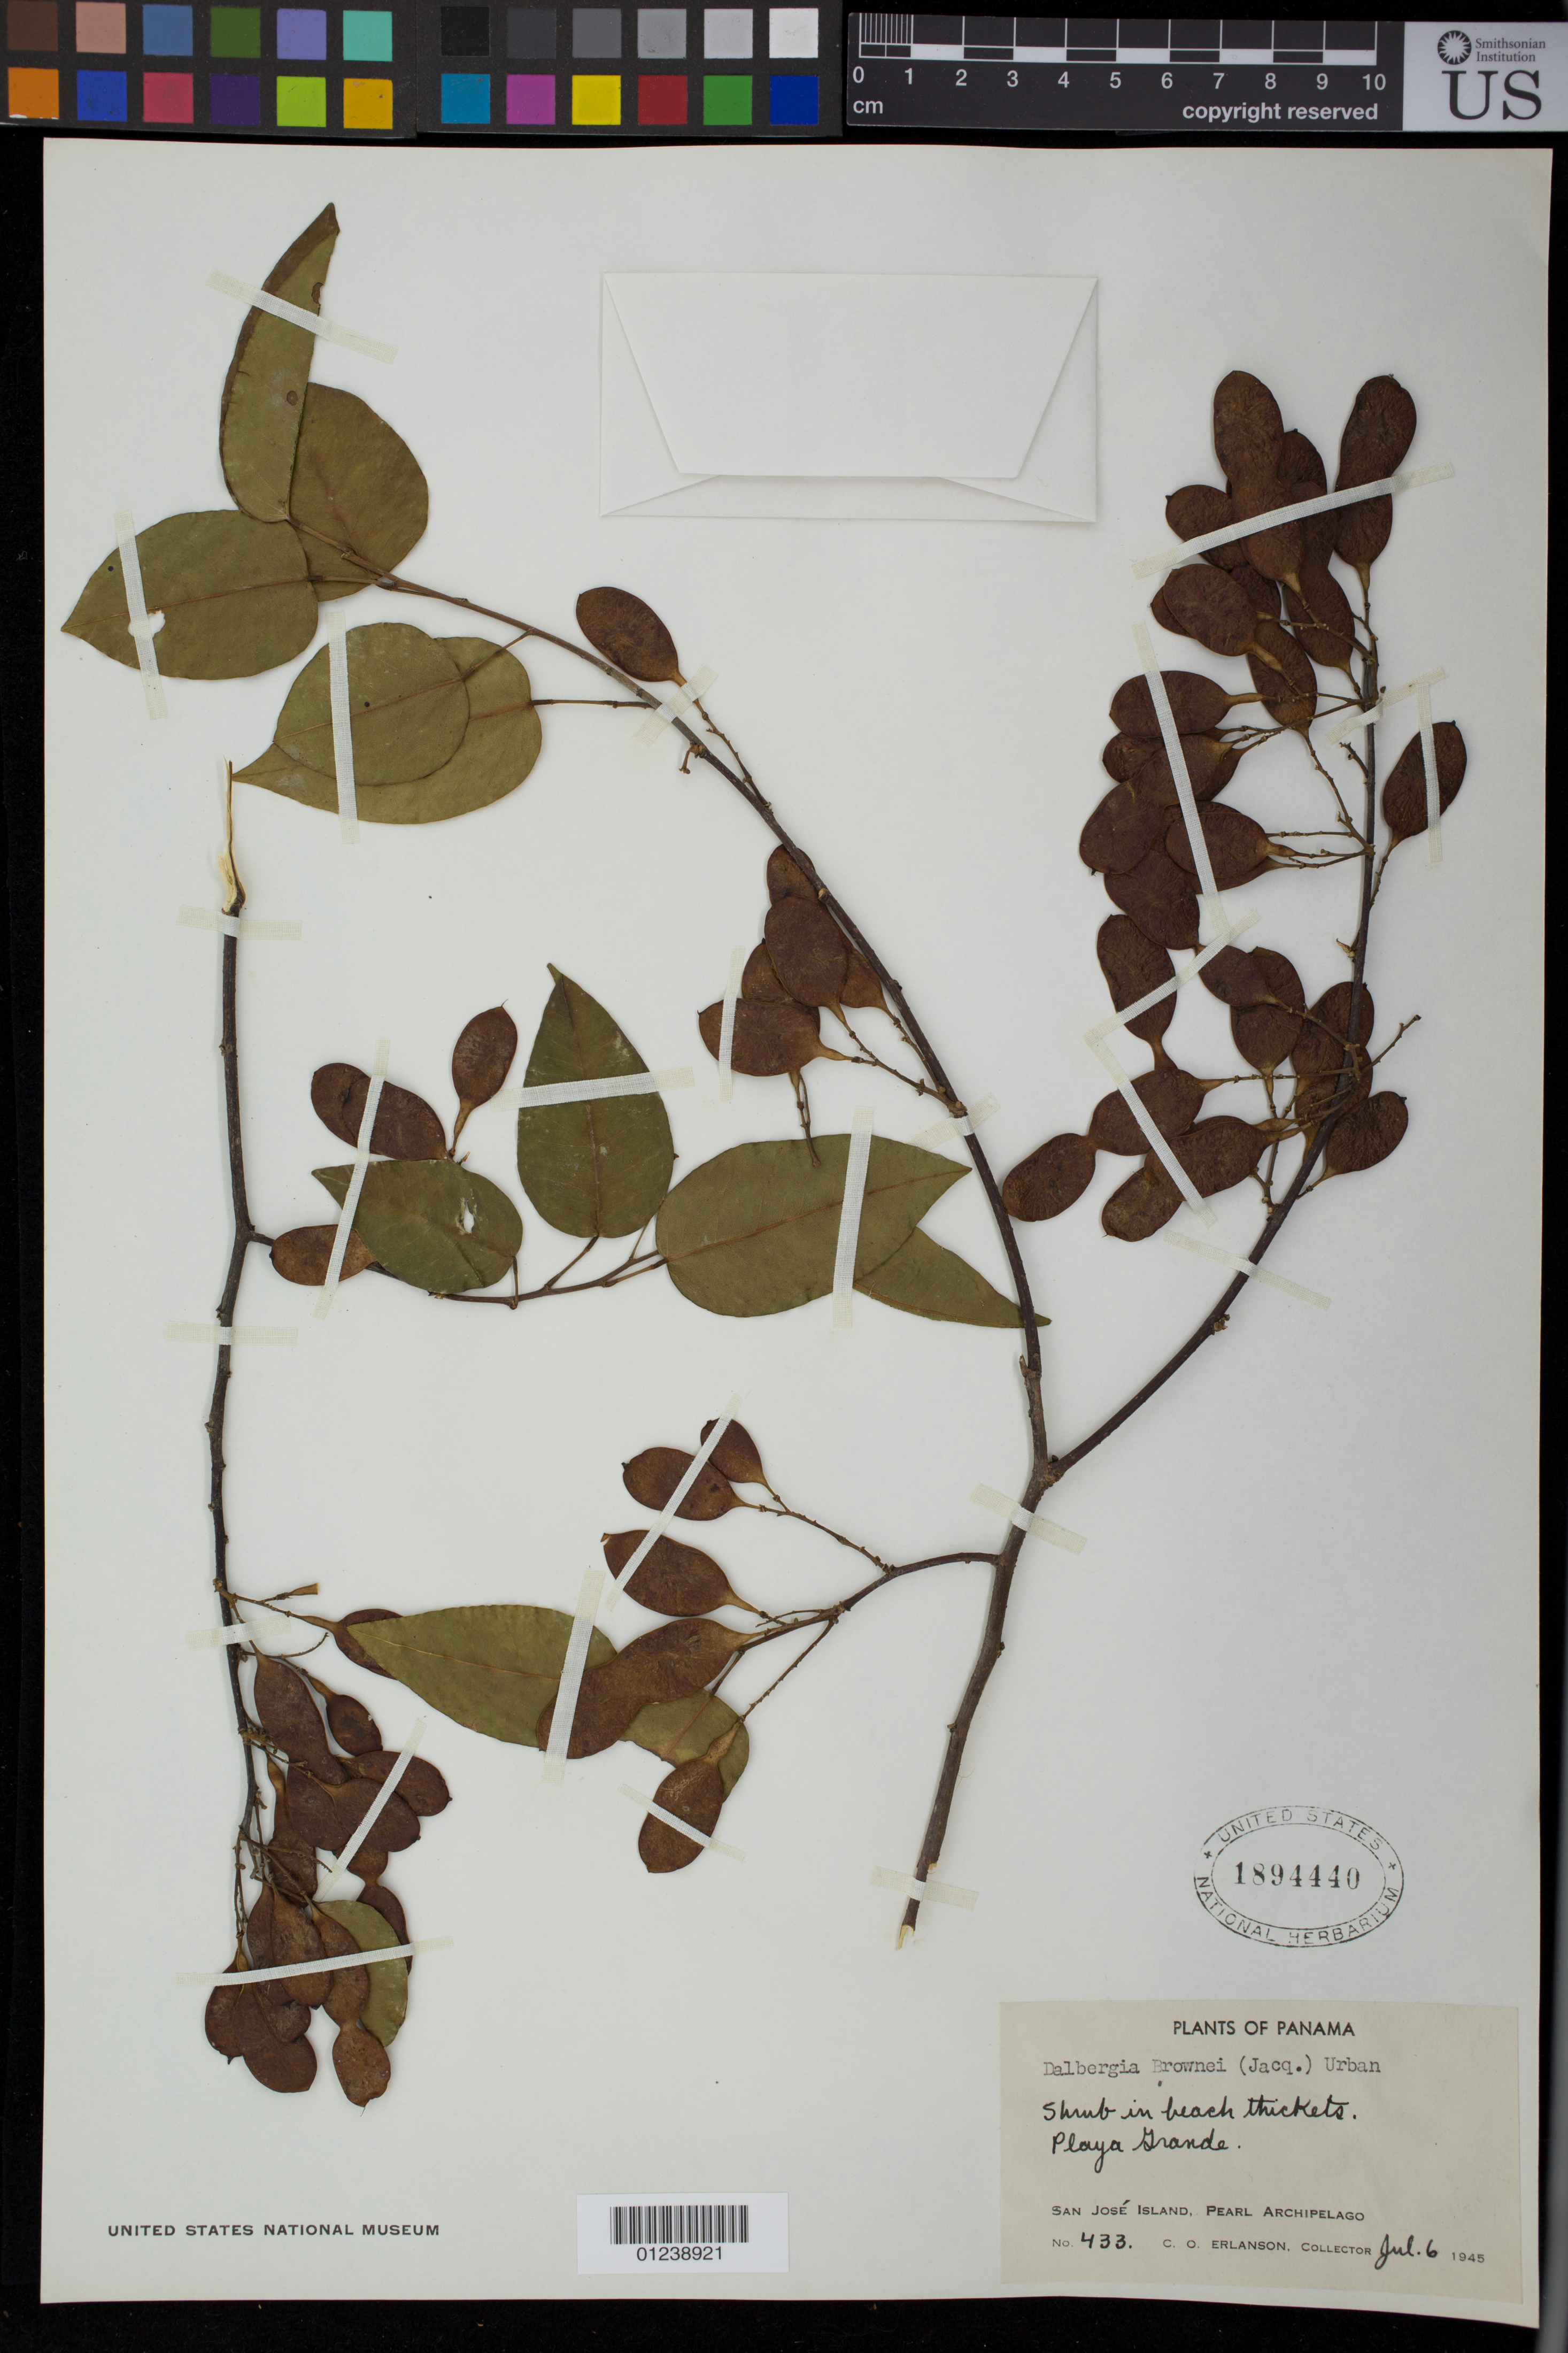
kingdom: Plantae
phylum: Tracheophyta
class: Magnoliopsida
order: Fabales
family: Fabaceae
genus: Dalbergia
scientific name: Dalbergia brownei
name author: (Jacq.) Schinz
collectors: C. O. Erlanson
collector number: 433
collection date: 1945-07-06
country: Panama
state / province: Panamá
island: San Jose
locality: San Jose Island, Pearl Archipelago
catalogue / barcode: US 1894440